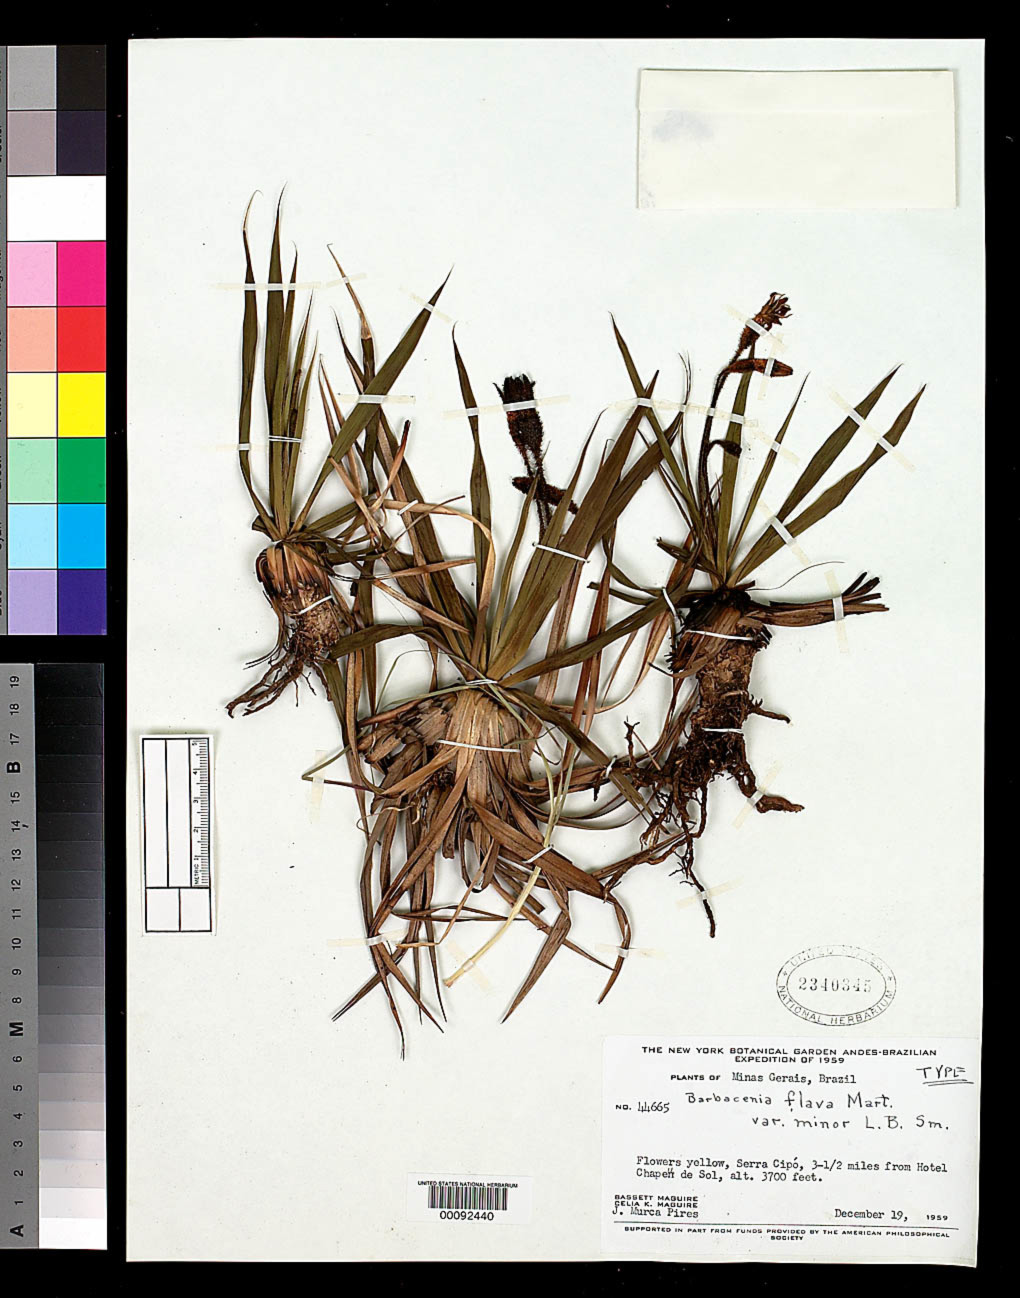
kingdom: Plantae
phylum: Tracheophyta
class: Liliopsida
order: Pandanales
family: Velloziaceae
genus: Barbacenia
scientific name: Barbacenia flava var. minor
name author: L.B. Sm.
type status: Holotype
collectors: B. Maguire, C. K. Maguire & J. M. Pires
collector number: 44665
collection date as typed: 19 Dec 1959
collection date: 1959-12-19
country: Brazil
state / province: Minas Gerais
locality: Serra do Cipo, 3.5 mi from Hotel Chapen de Sol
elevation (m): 1128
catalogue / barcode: US 2340345